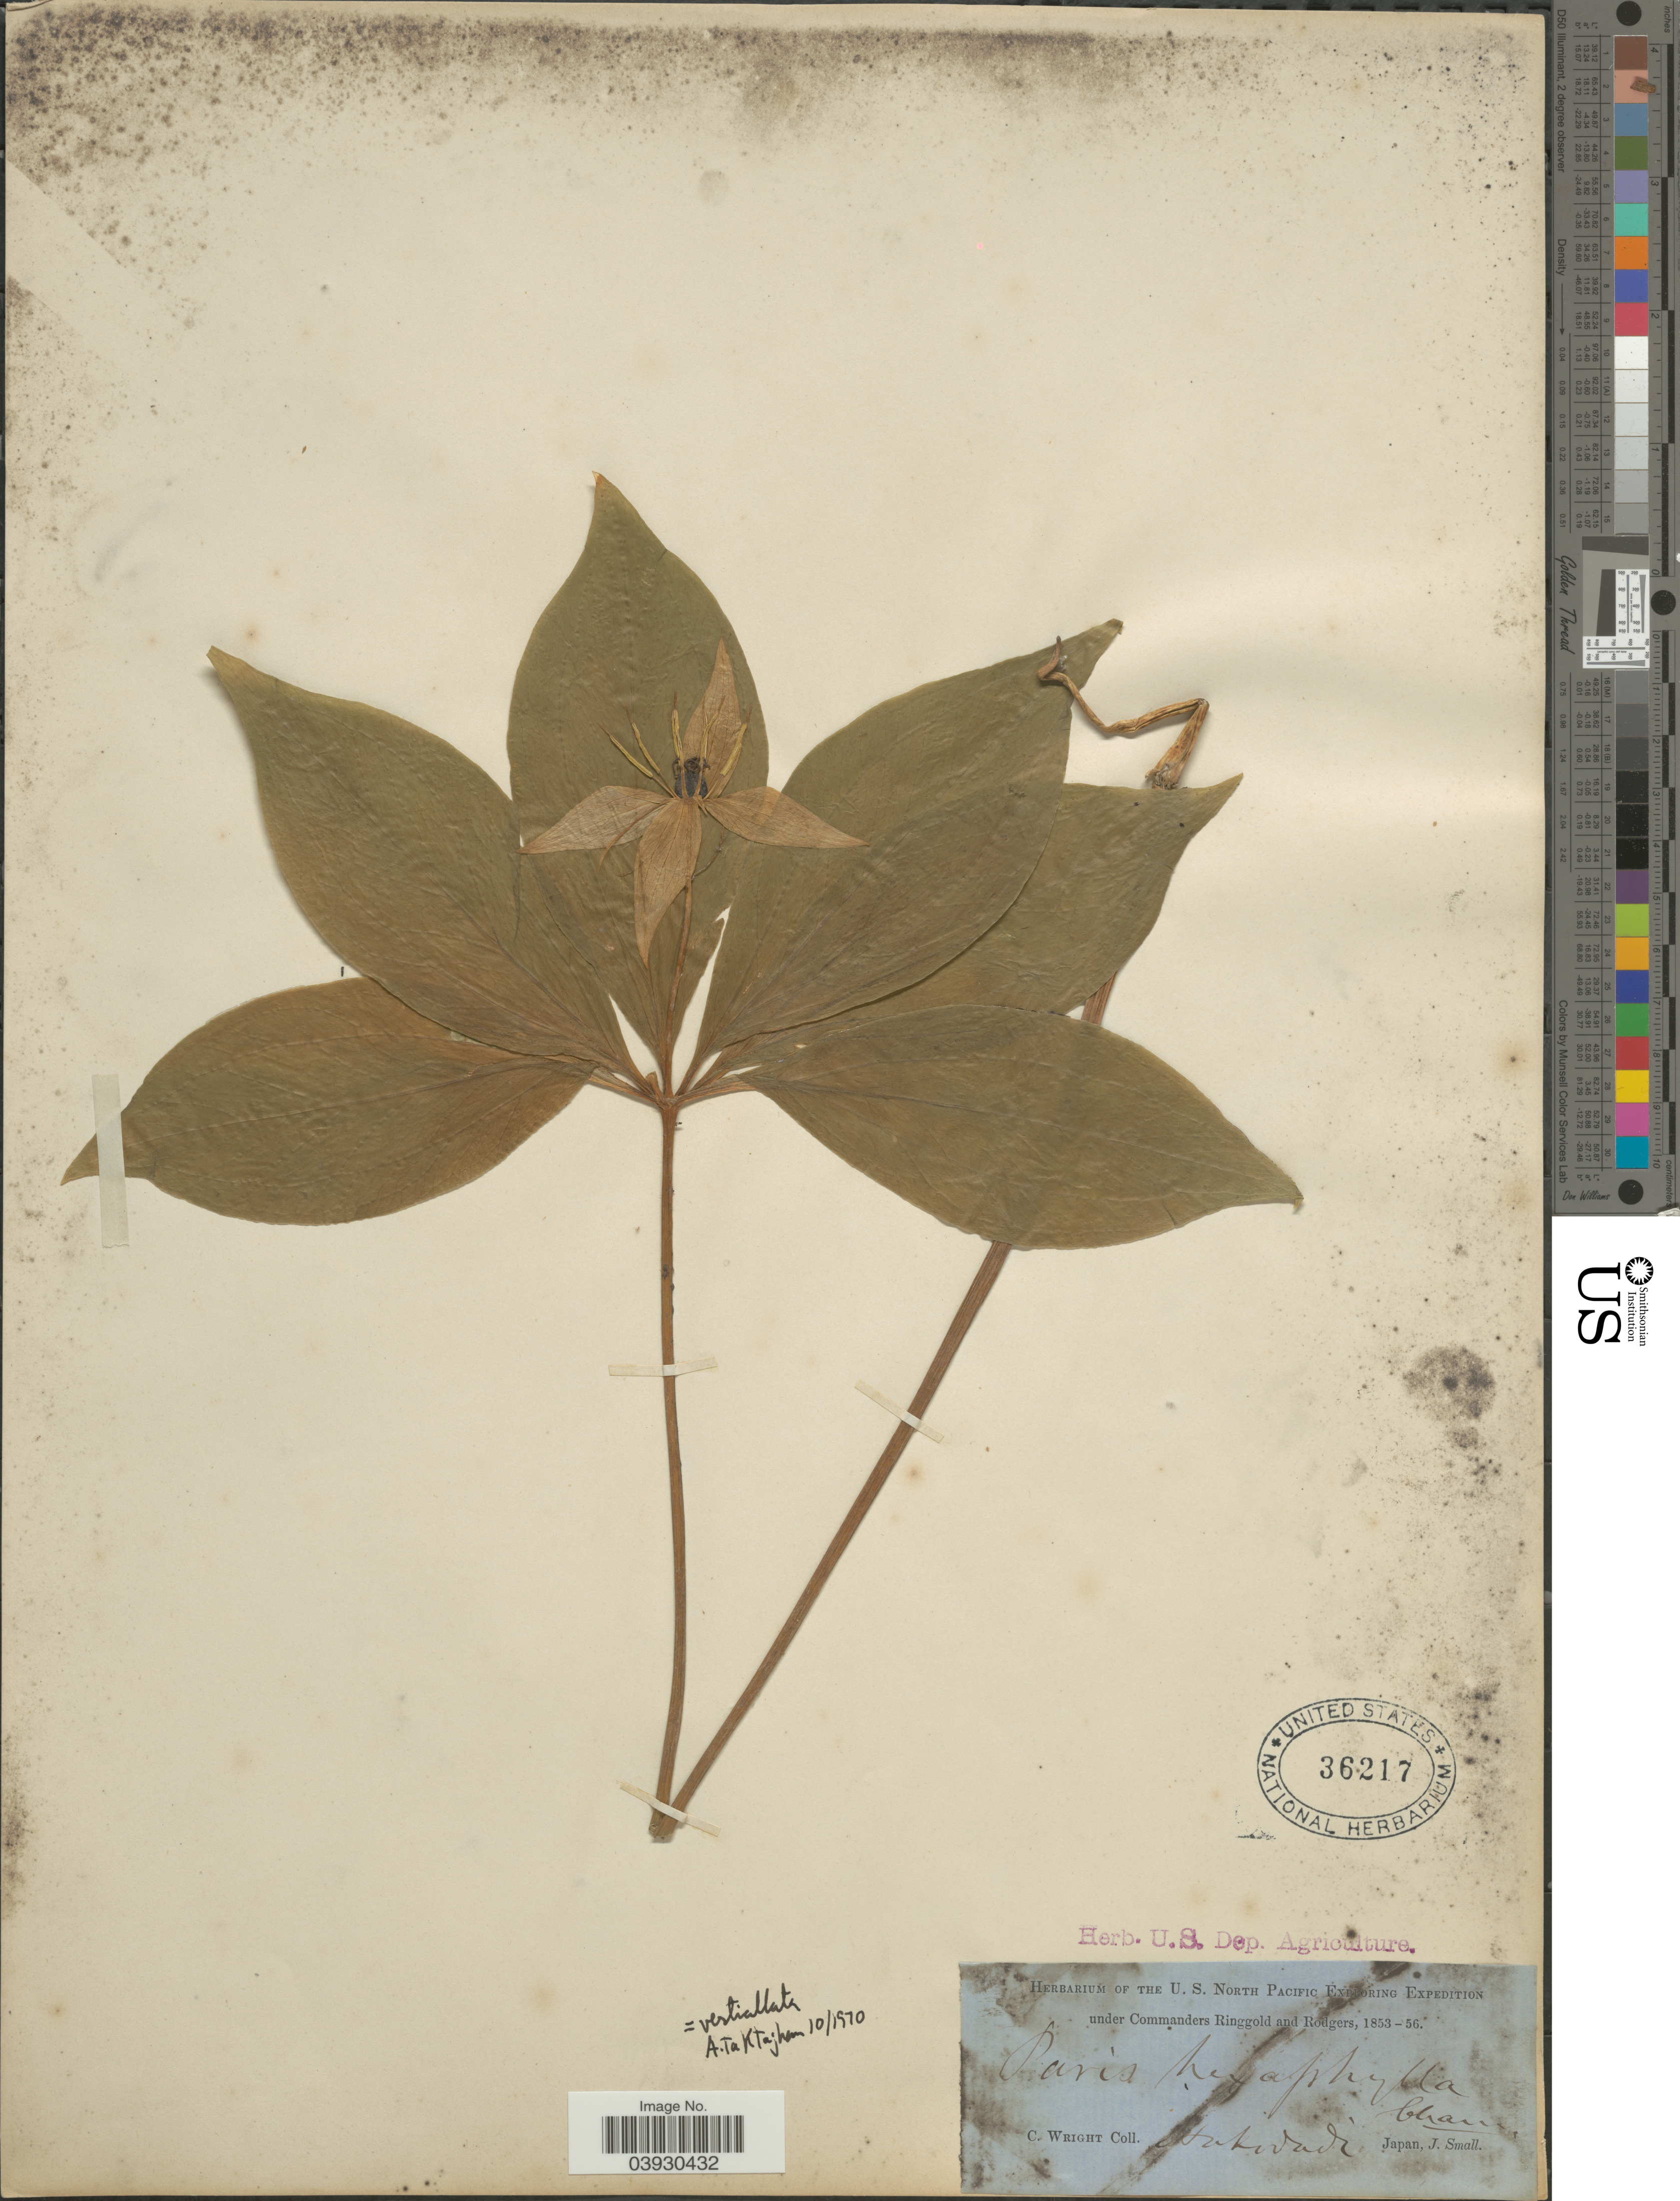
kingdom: Plantae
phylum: Tracheophyta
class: Liliopsida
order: Liliales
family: Melanthiaceae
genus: Paris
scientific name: Paris verticillata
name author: M. Bieb.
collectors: C. Wright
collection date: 1853/1856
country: Japan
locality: Hakodadi.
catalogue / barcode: US 36217